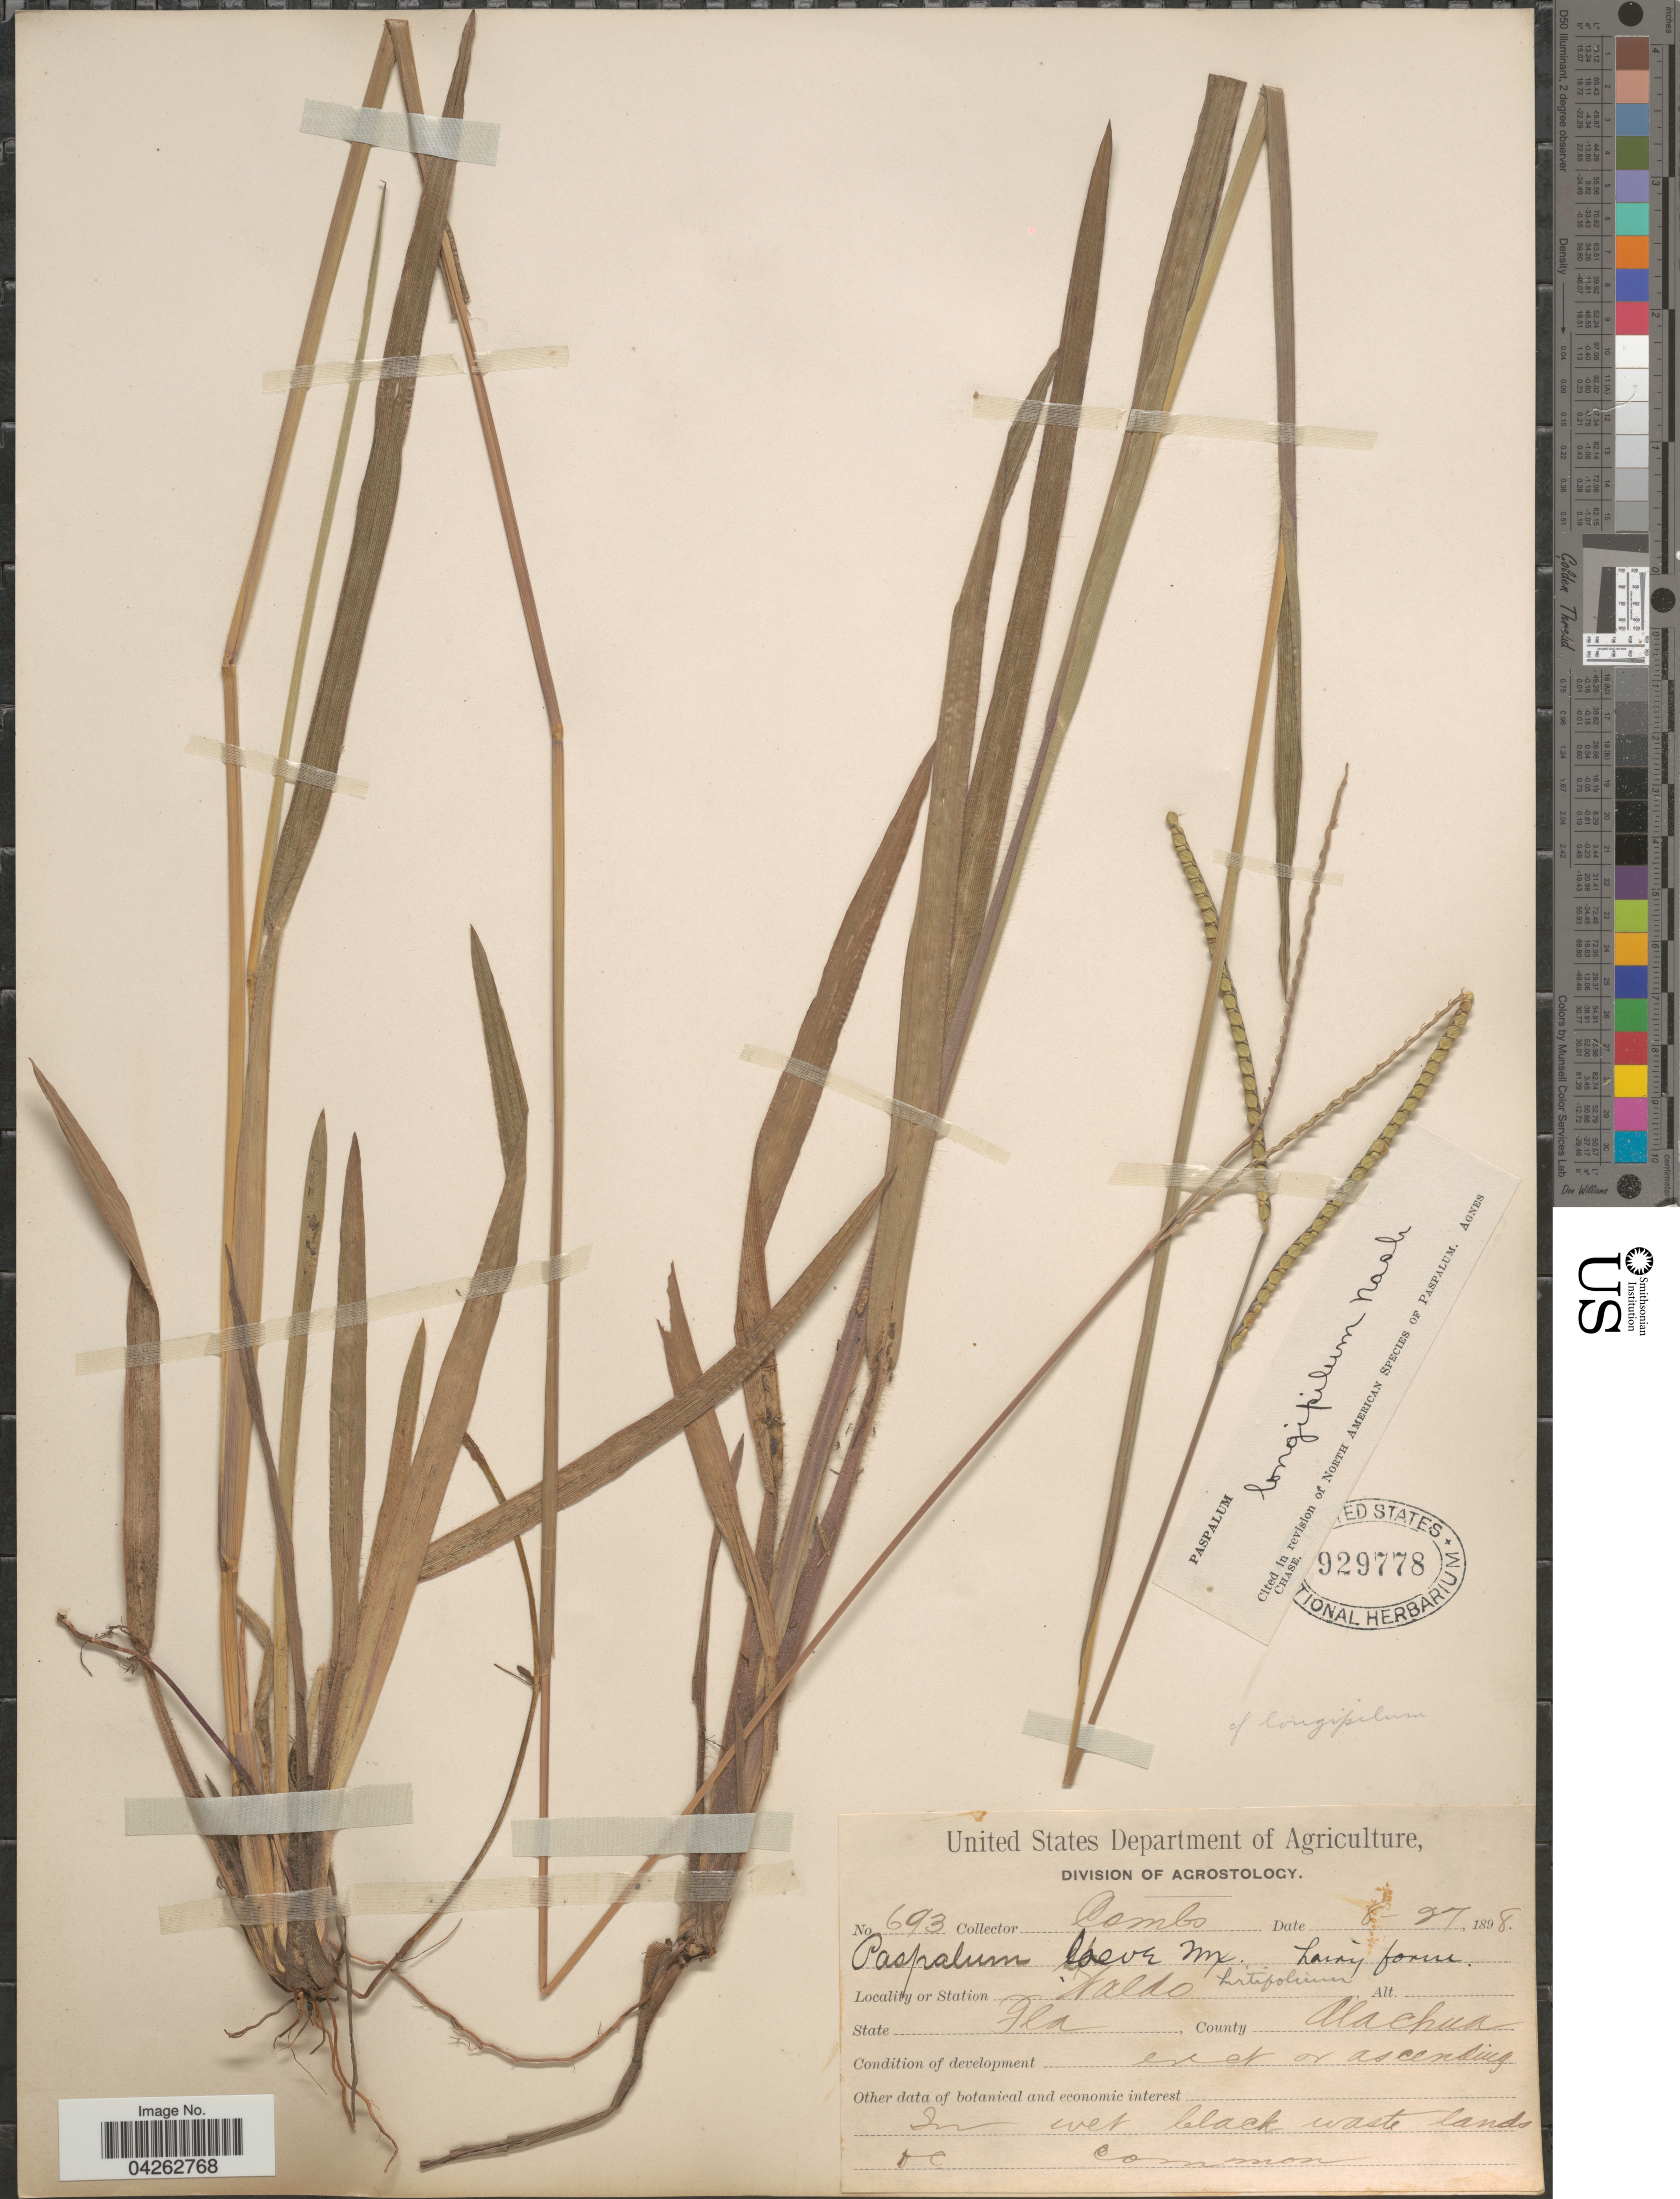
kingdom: Plantae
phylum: Tracheophyta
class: Liliopsida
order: Poales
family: Poaceae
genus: Paspalum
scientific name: Paspalum longipilum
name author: Nash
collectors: -. Combs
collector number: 693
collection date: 1898-06-27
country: United States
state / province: Florida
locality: Station Waldo. County Alachua.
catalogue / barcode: US 929778